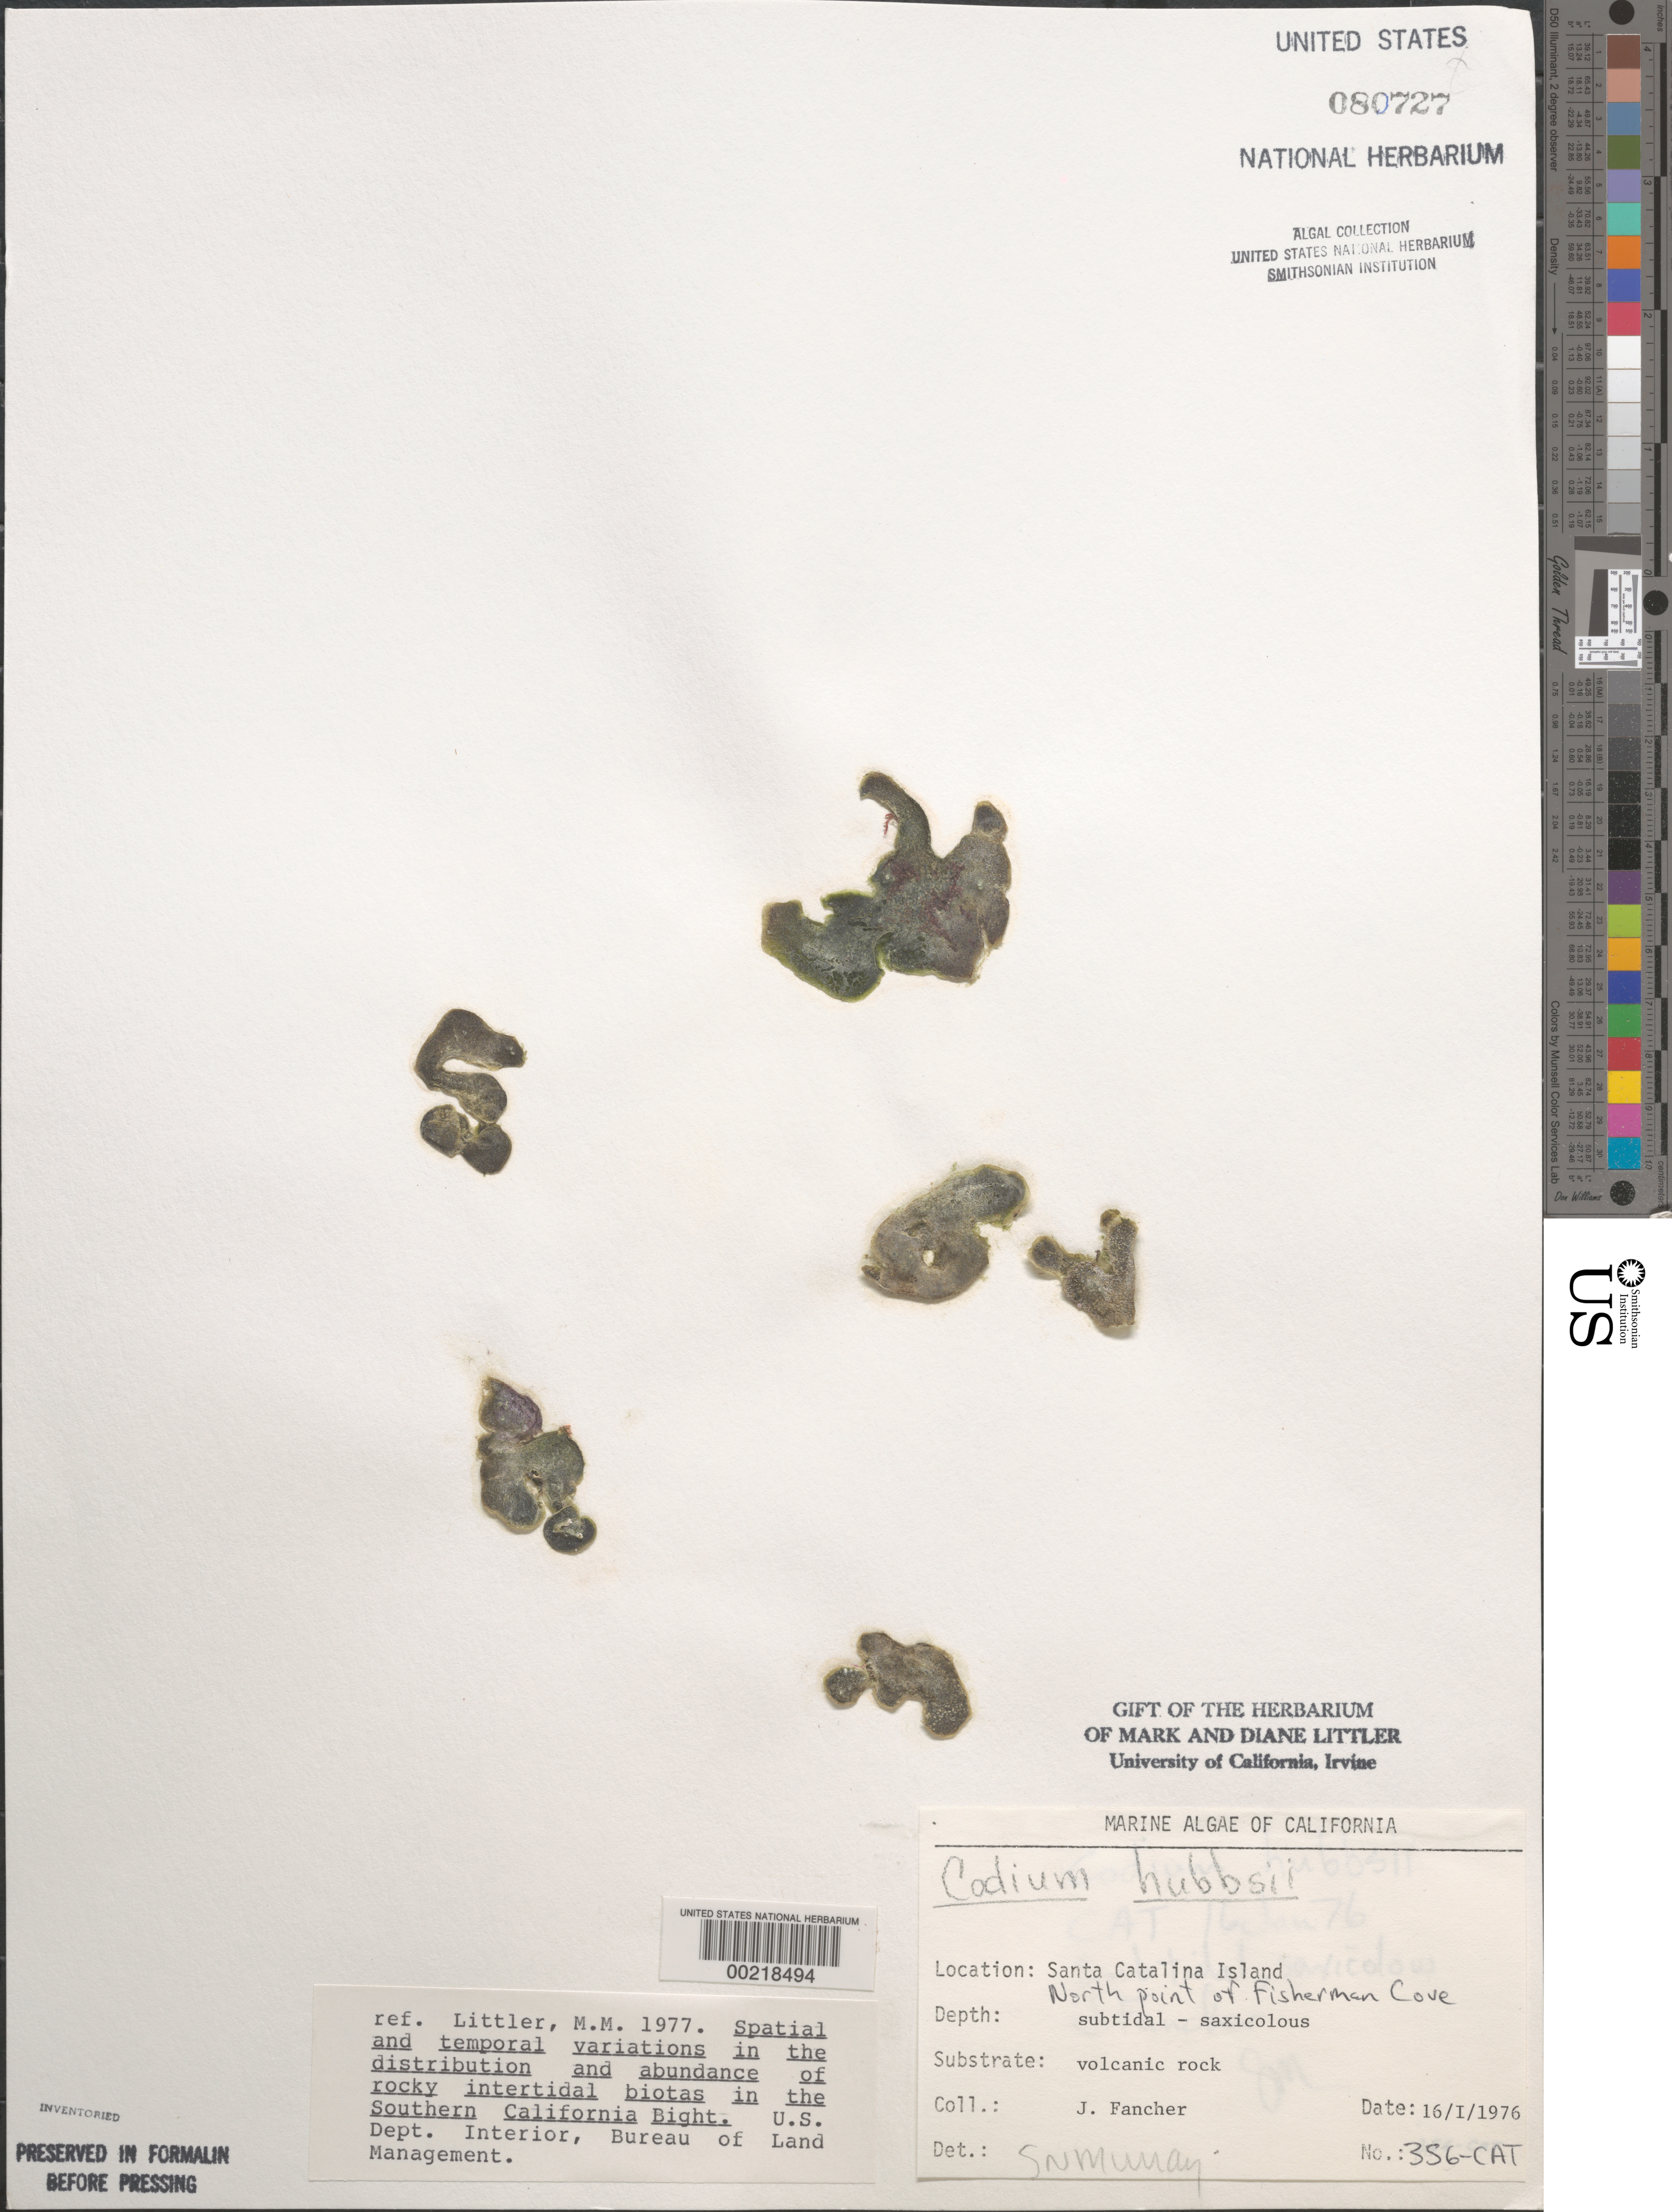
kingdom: Plantae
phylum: Chlorophyta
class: Ulvophyceae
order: Bryopsidales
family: Codiaceae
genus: Codium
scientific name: Codium hubbsii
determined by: Murray, S. N.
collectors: J. Fancher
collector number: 356-cat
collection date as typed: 16 Jan 1976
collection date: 1976-01-16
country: United States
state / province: California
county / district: Los Angeles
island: Santa Catalina Island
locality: Fishermen Cove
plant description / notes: BLM-SOCALBIGHT Rocky Intertidal Survey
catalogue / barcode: US 80727